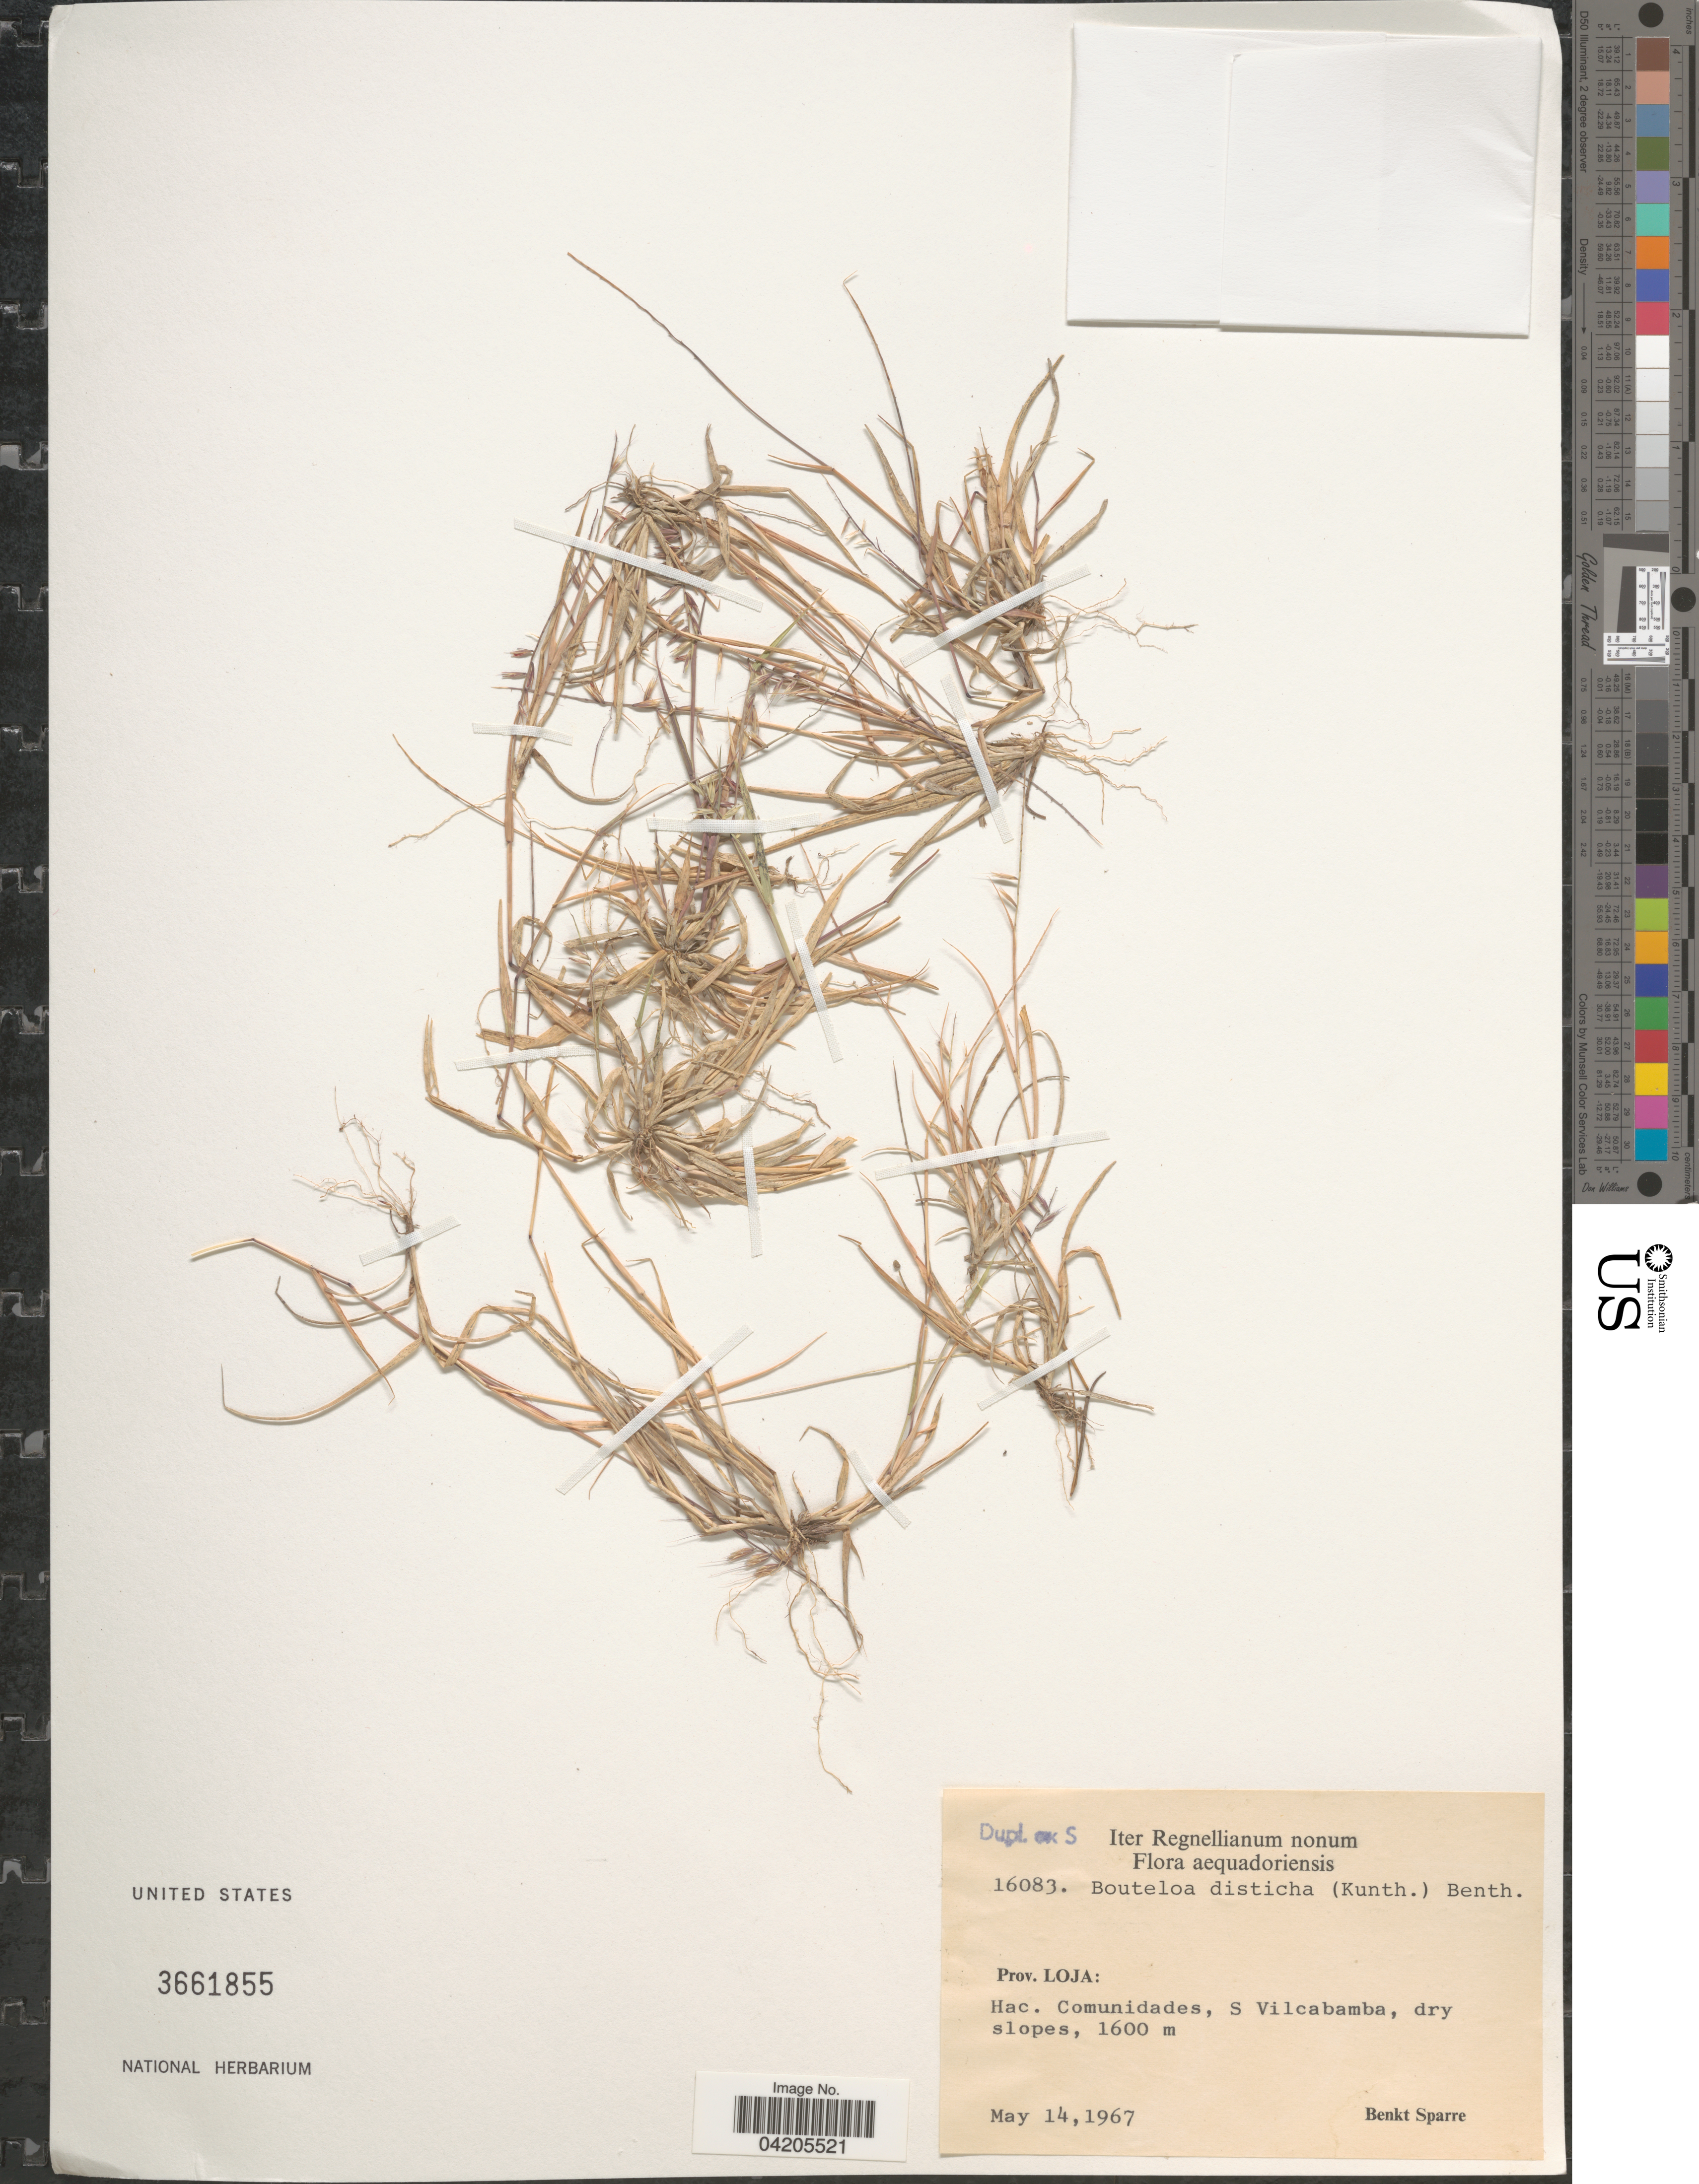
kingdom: Plantae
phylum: Tracheophyta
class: Liliopsida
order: Poales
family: Poaceae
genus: Bouteloua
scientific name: Bouteloua disticha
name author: (Kunth) Benth.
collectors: B. Sparre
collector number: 16083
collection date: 1967-05-14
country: Ecuador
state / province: Loja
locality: Iter Regnellianum nonum. Hac. Comunidades, S Vilcabamba.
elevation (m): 1600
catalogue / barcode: US 3661855